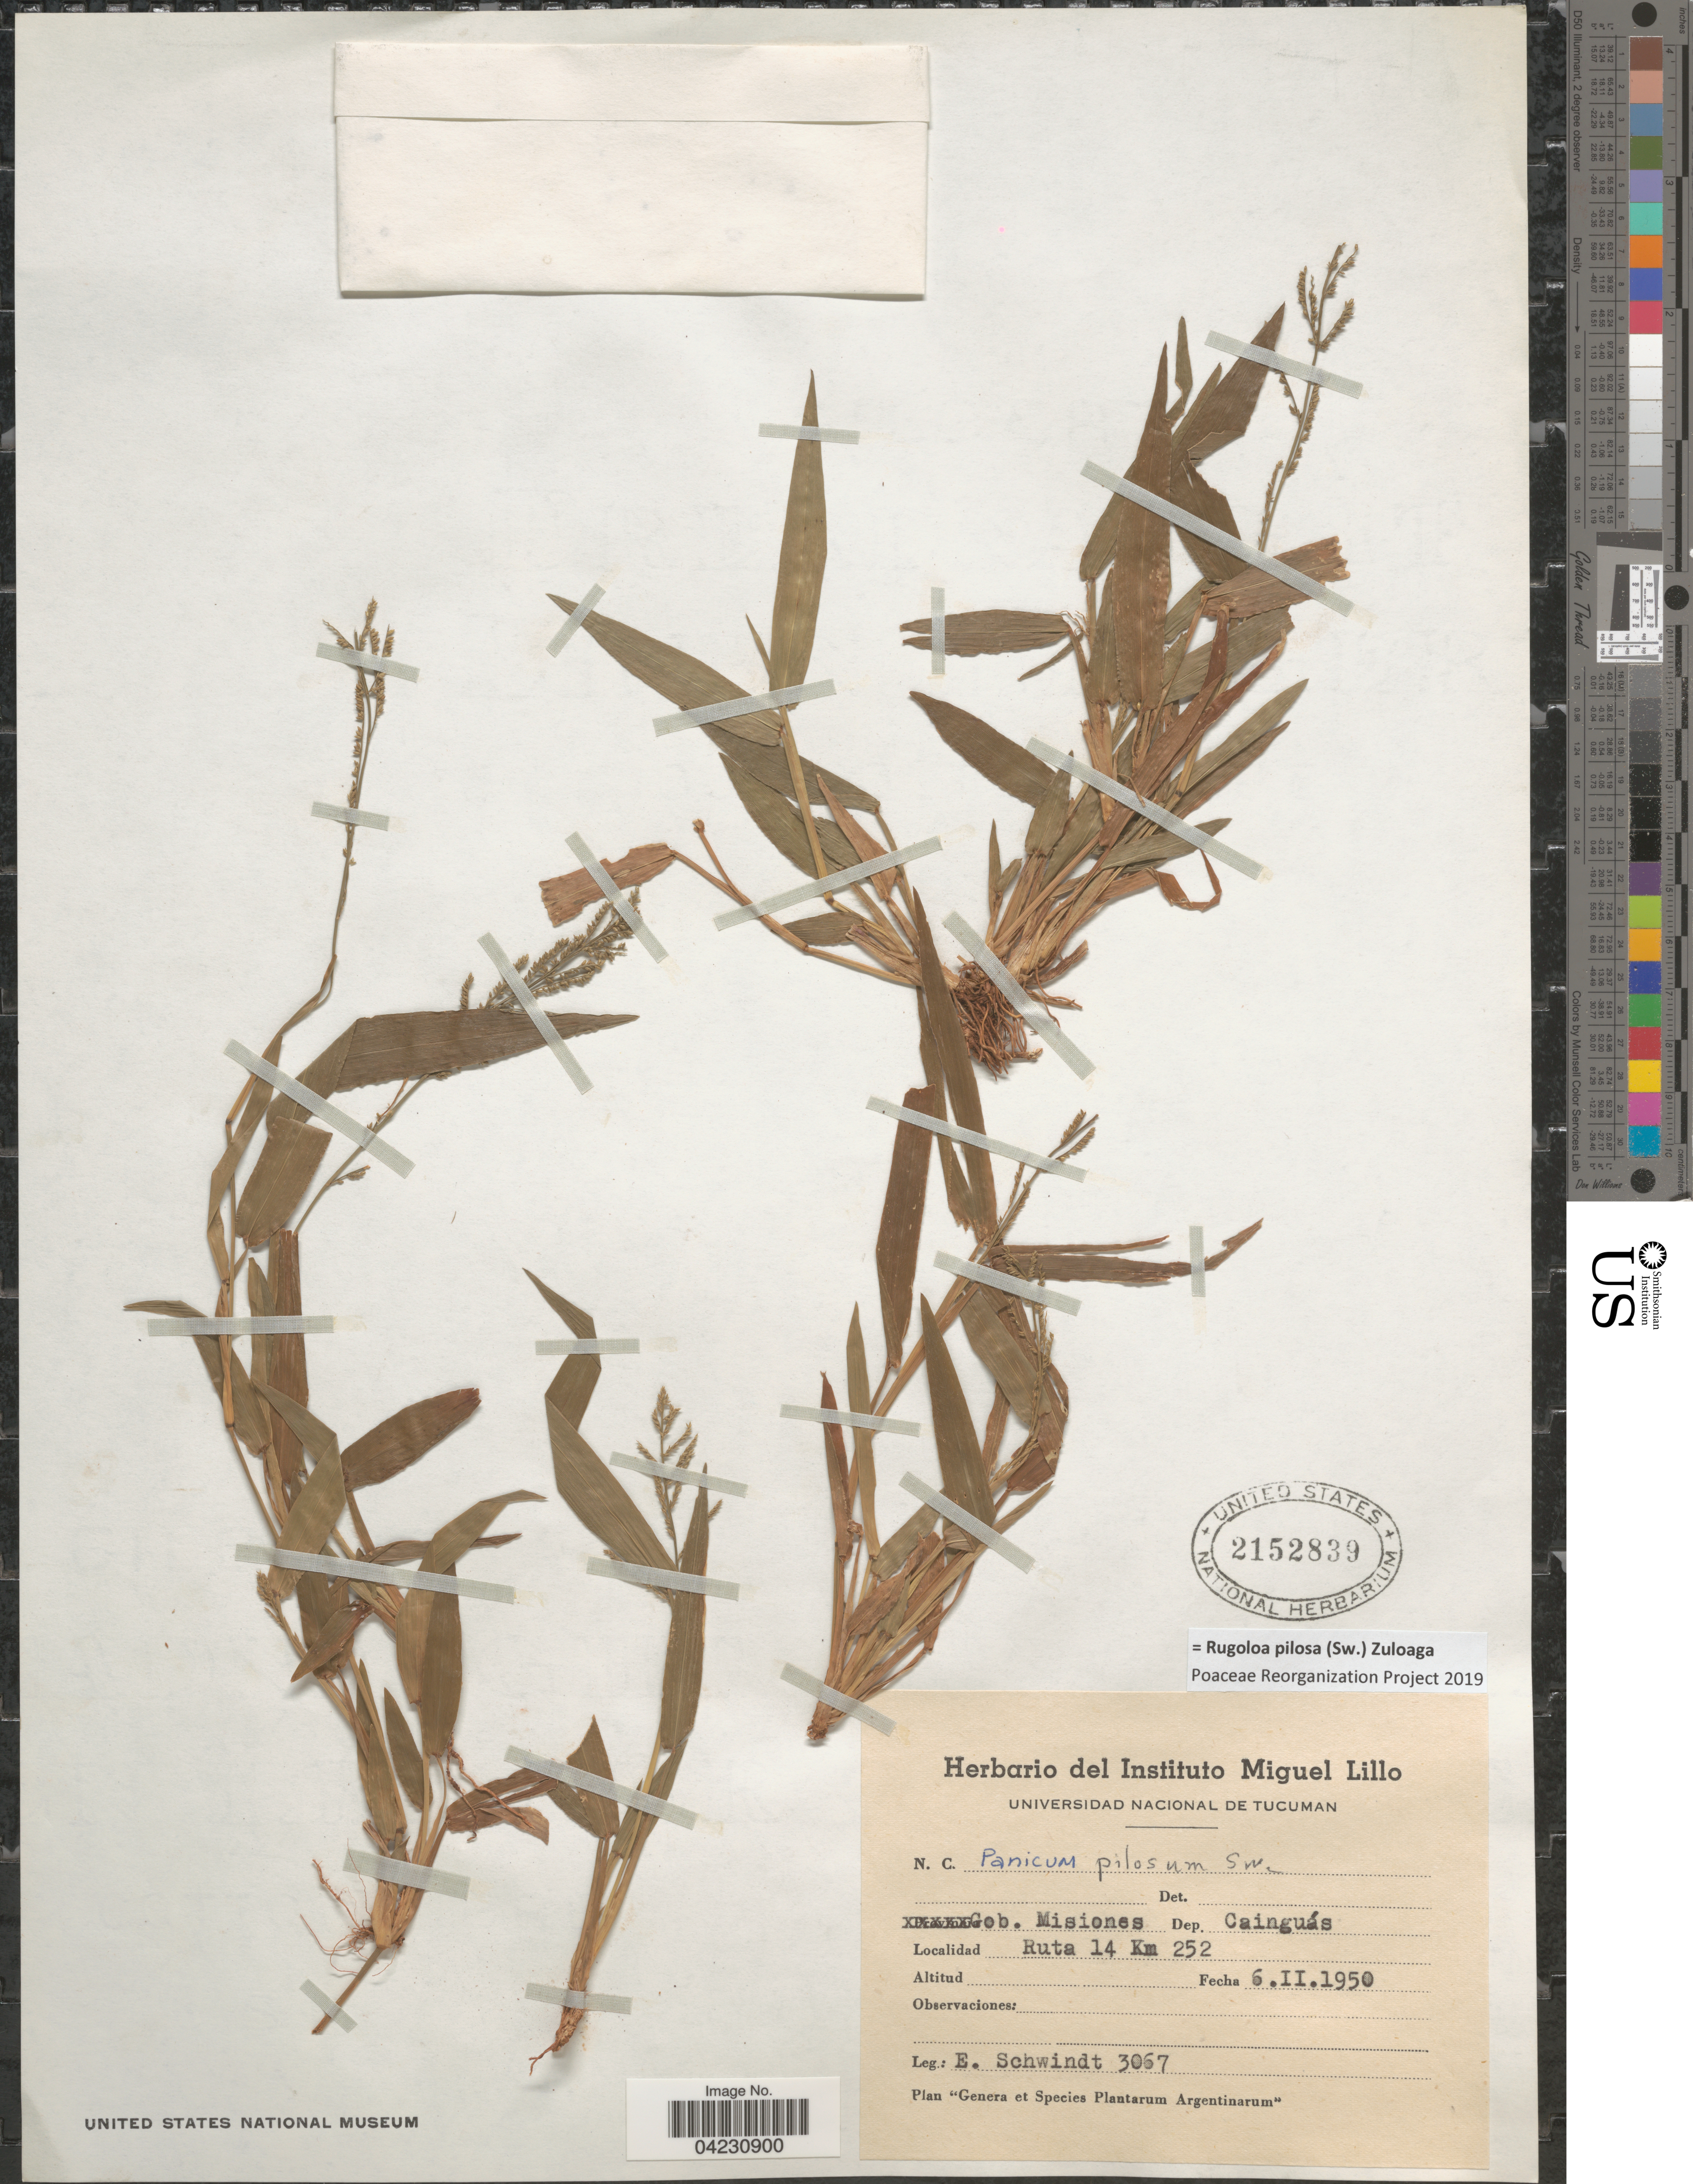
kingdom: Plantae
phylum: Tracheophyta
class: Liliopsida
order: Poales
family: Poaceae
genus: Rugoloa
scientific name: Rugoloa pilosa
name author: (Sw.) Zuloaga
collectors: E. Schwindt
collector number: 3067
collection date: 1950-02-06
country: Argentina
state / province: Misiones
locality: Gob. Misiones. Dep. Cainguás. Ruta 14 Km 252.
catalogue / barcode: US 2152839